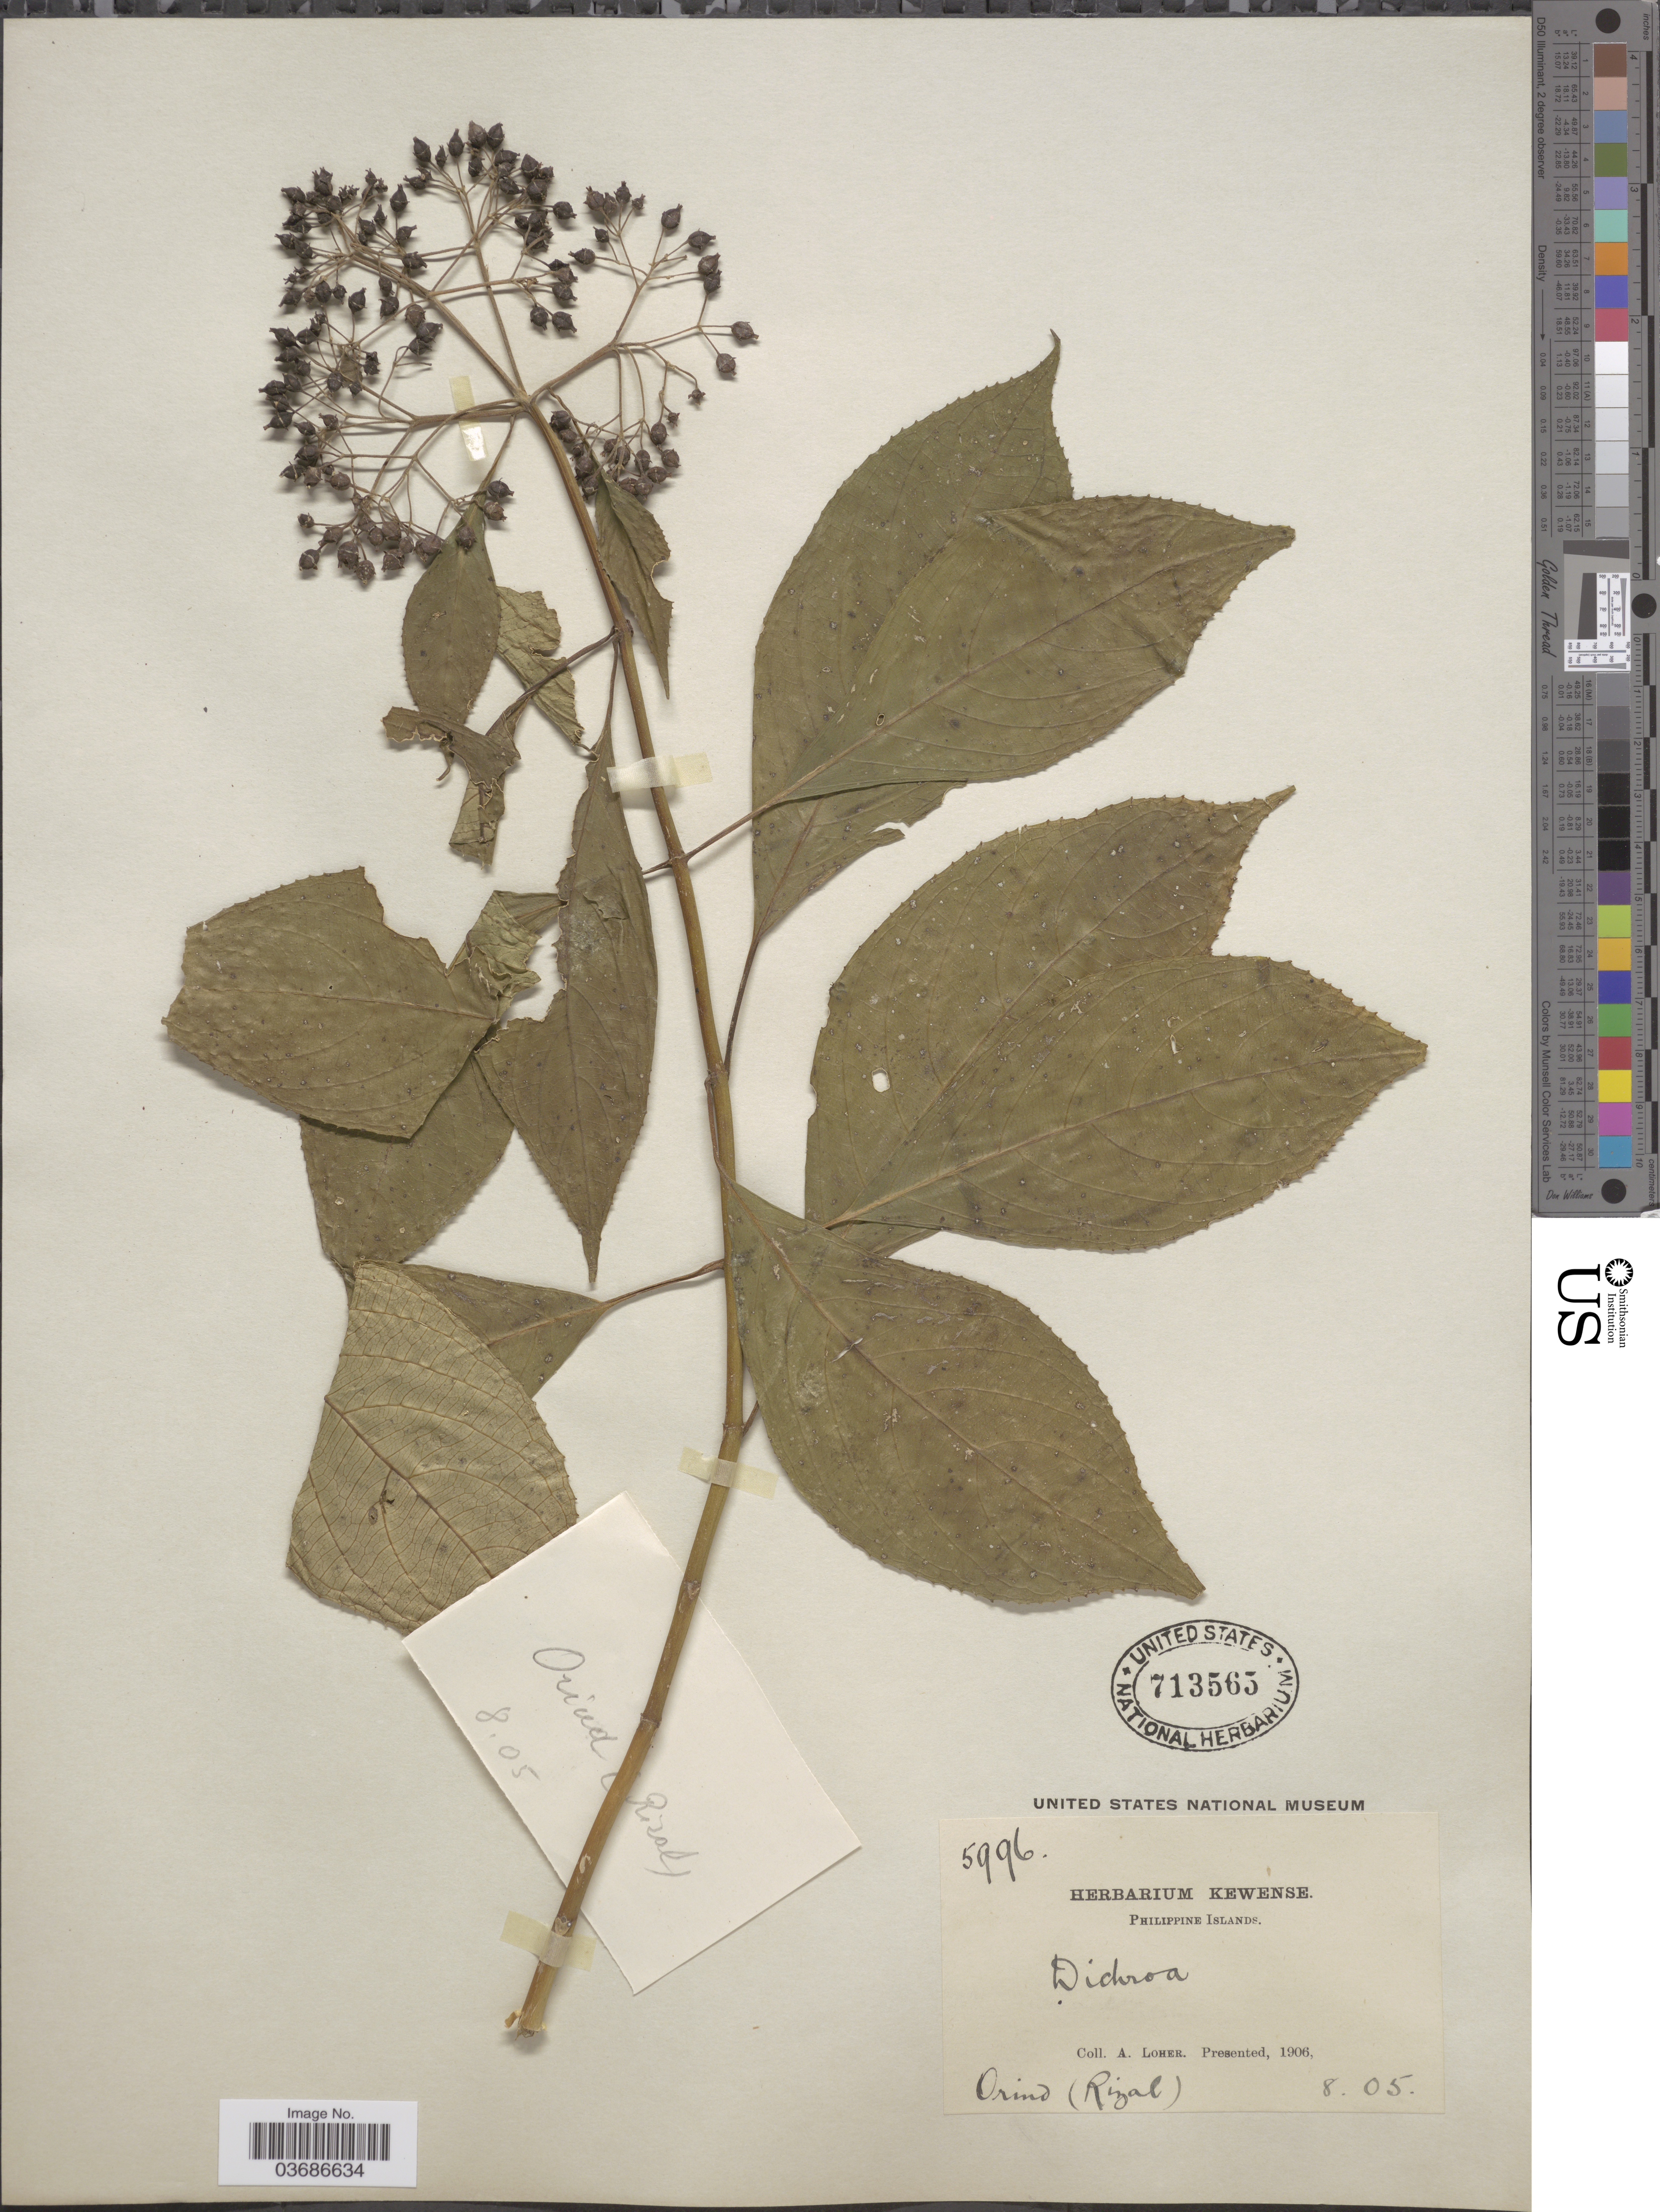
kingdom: Plantae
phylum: Tracheophyta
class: Magnoliopsida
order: Cornales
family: Hydrangeaceae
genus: Hydrangea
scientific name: Hydrangea sp.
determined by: Strong, Mark T., (BOT), Smithsonian Institution - National Museum of Natural History (UNITED STATES)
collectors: A. Loher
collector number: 5996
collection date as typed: Transcribed d/m/y: /8/5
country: Philippines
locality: Philippine Islands. Orino (Rizal).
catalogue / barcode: US 713565